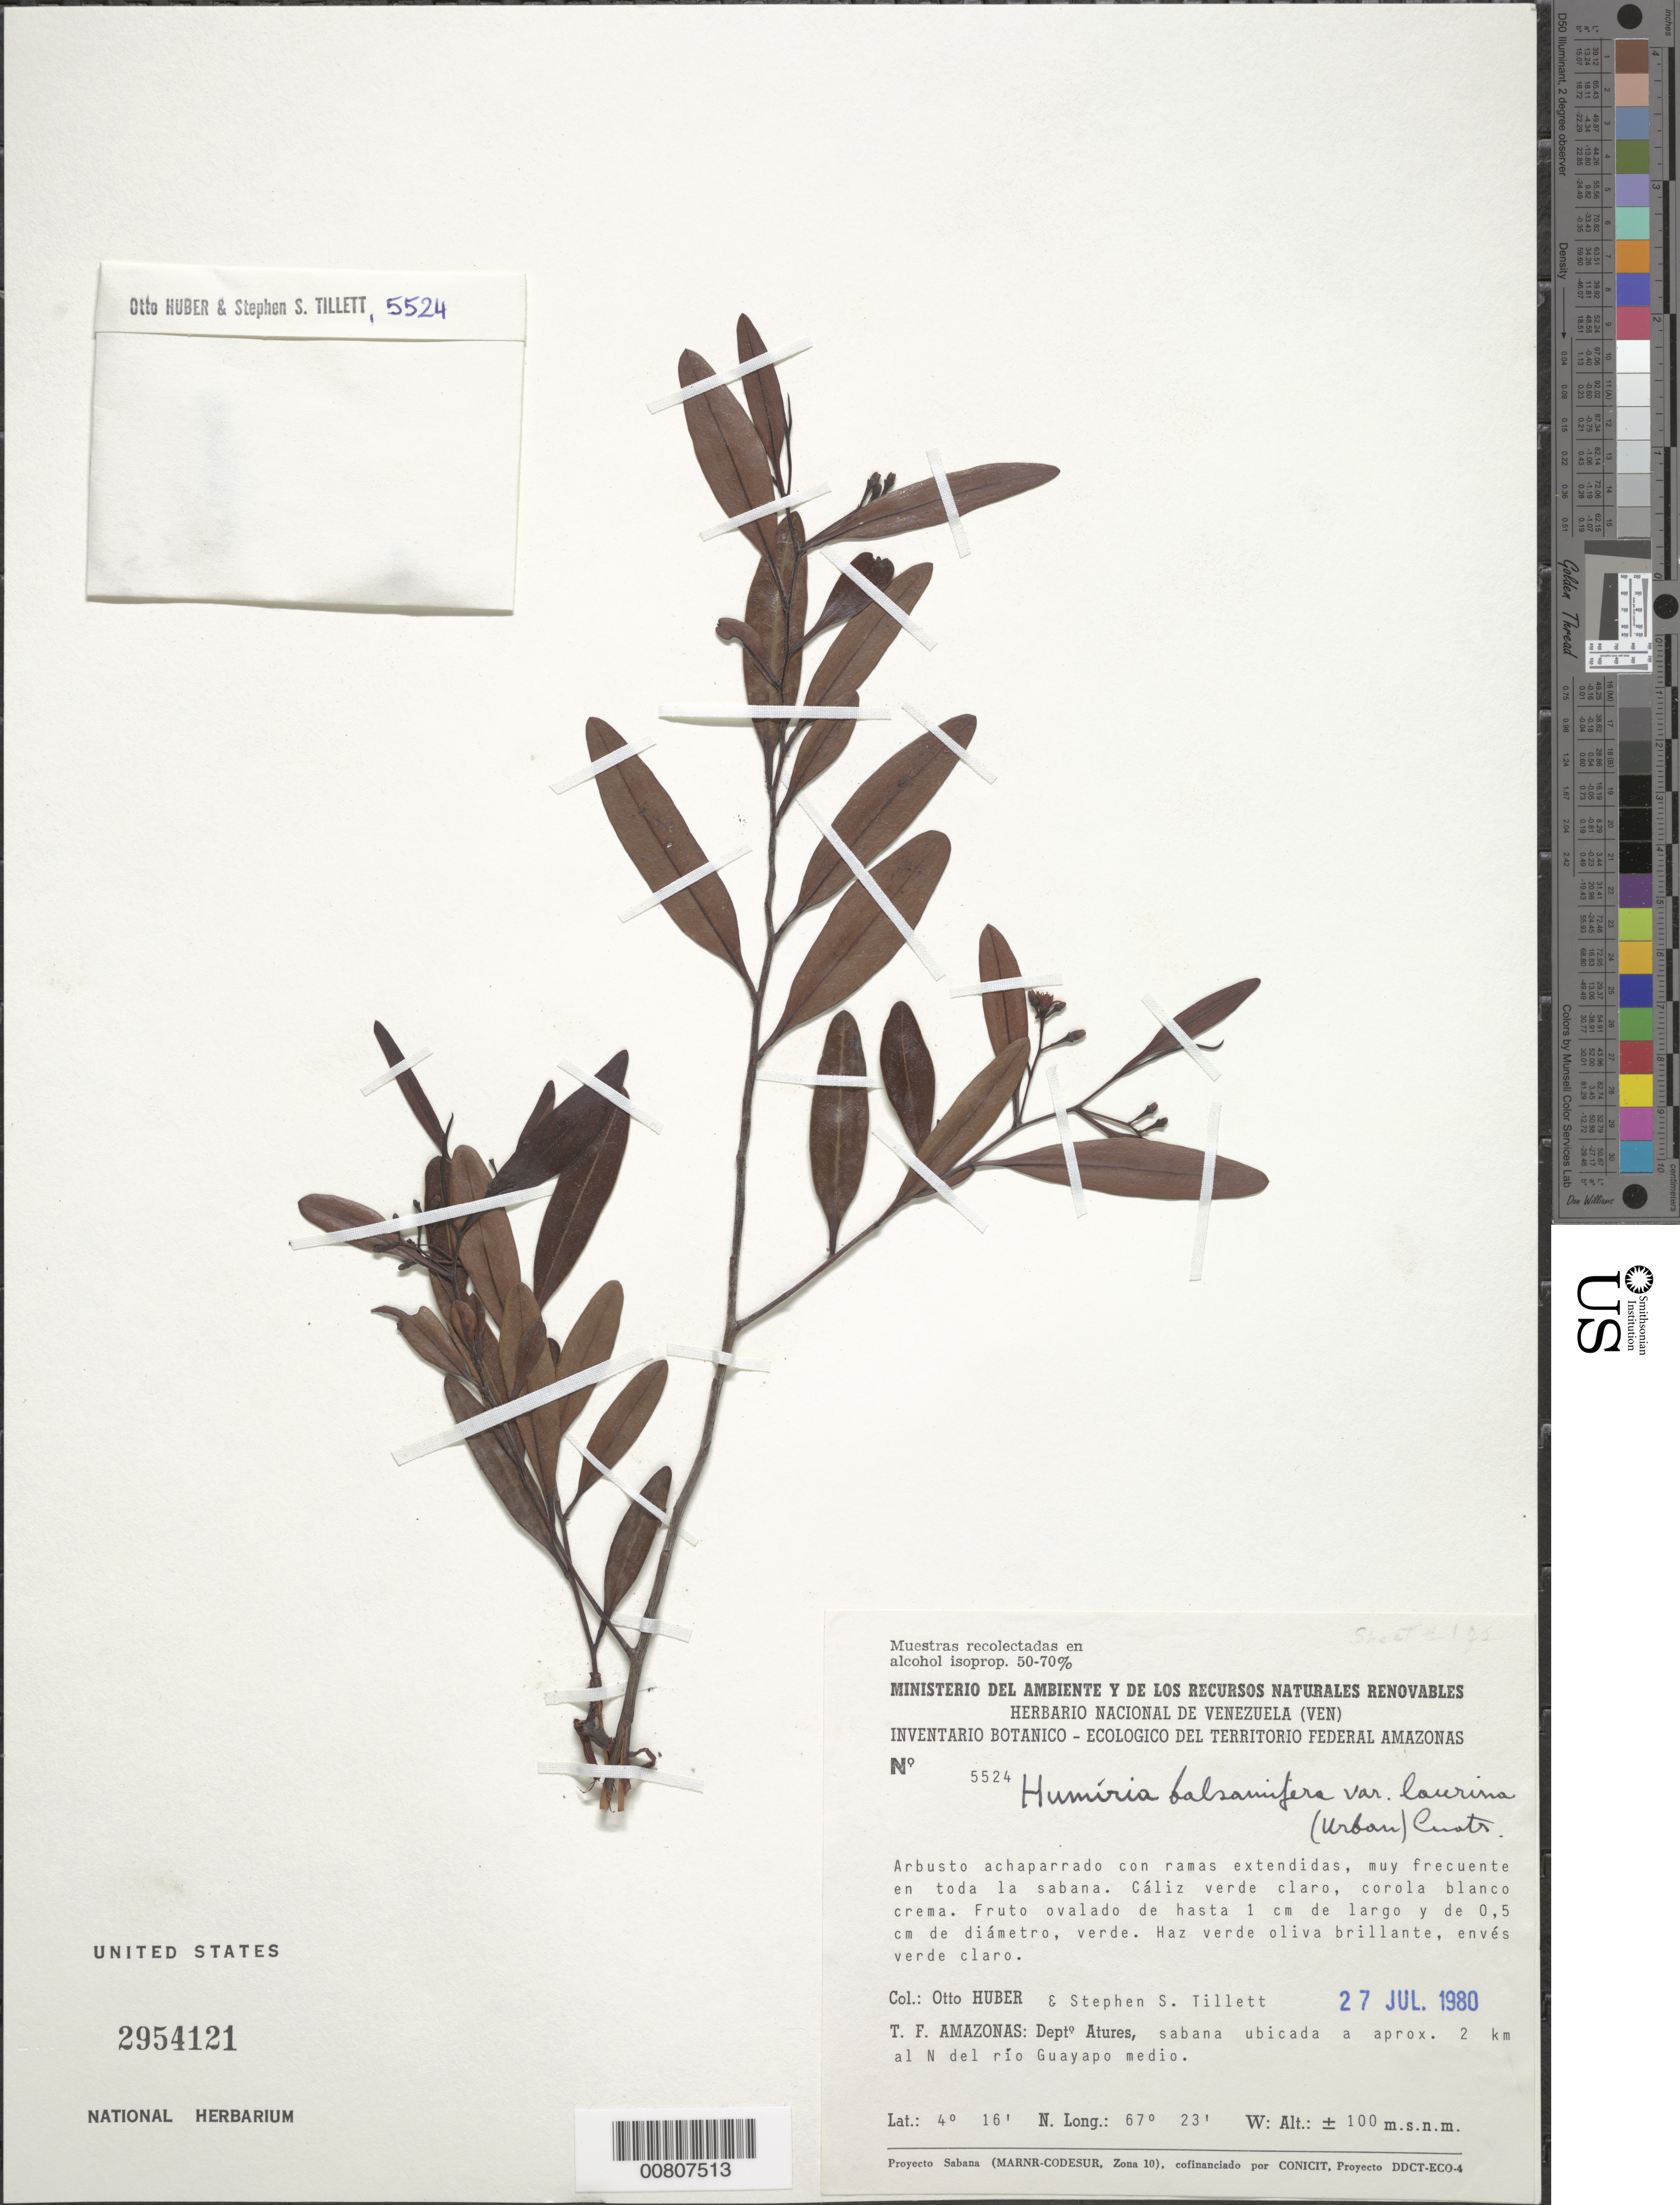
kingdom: Plantae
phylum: Tracheophyta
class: Magnoliopsida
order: Malpighiales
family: Humiriaceae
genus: Humiria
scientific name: Humiria balsamifera var. laurina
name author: Cuatrec.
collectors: O. Huber & S. S. Tillett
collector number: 5524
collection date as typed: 27-Jul-80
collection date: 1980-07-27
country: Venezuela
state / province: Amazonas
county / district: Atures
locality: Río Guayapo medio, a unos 2 km al N del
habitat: Sabanas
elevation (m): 100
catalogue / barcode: US 2954121